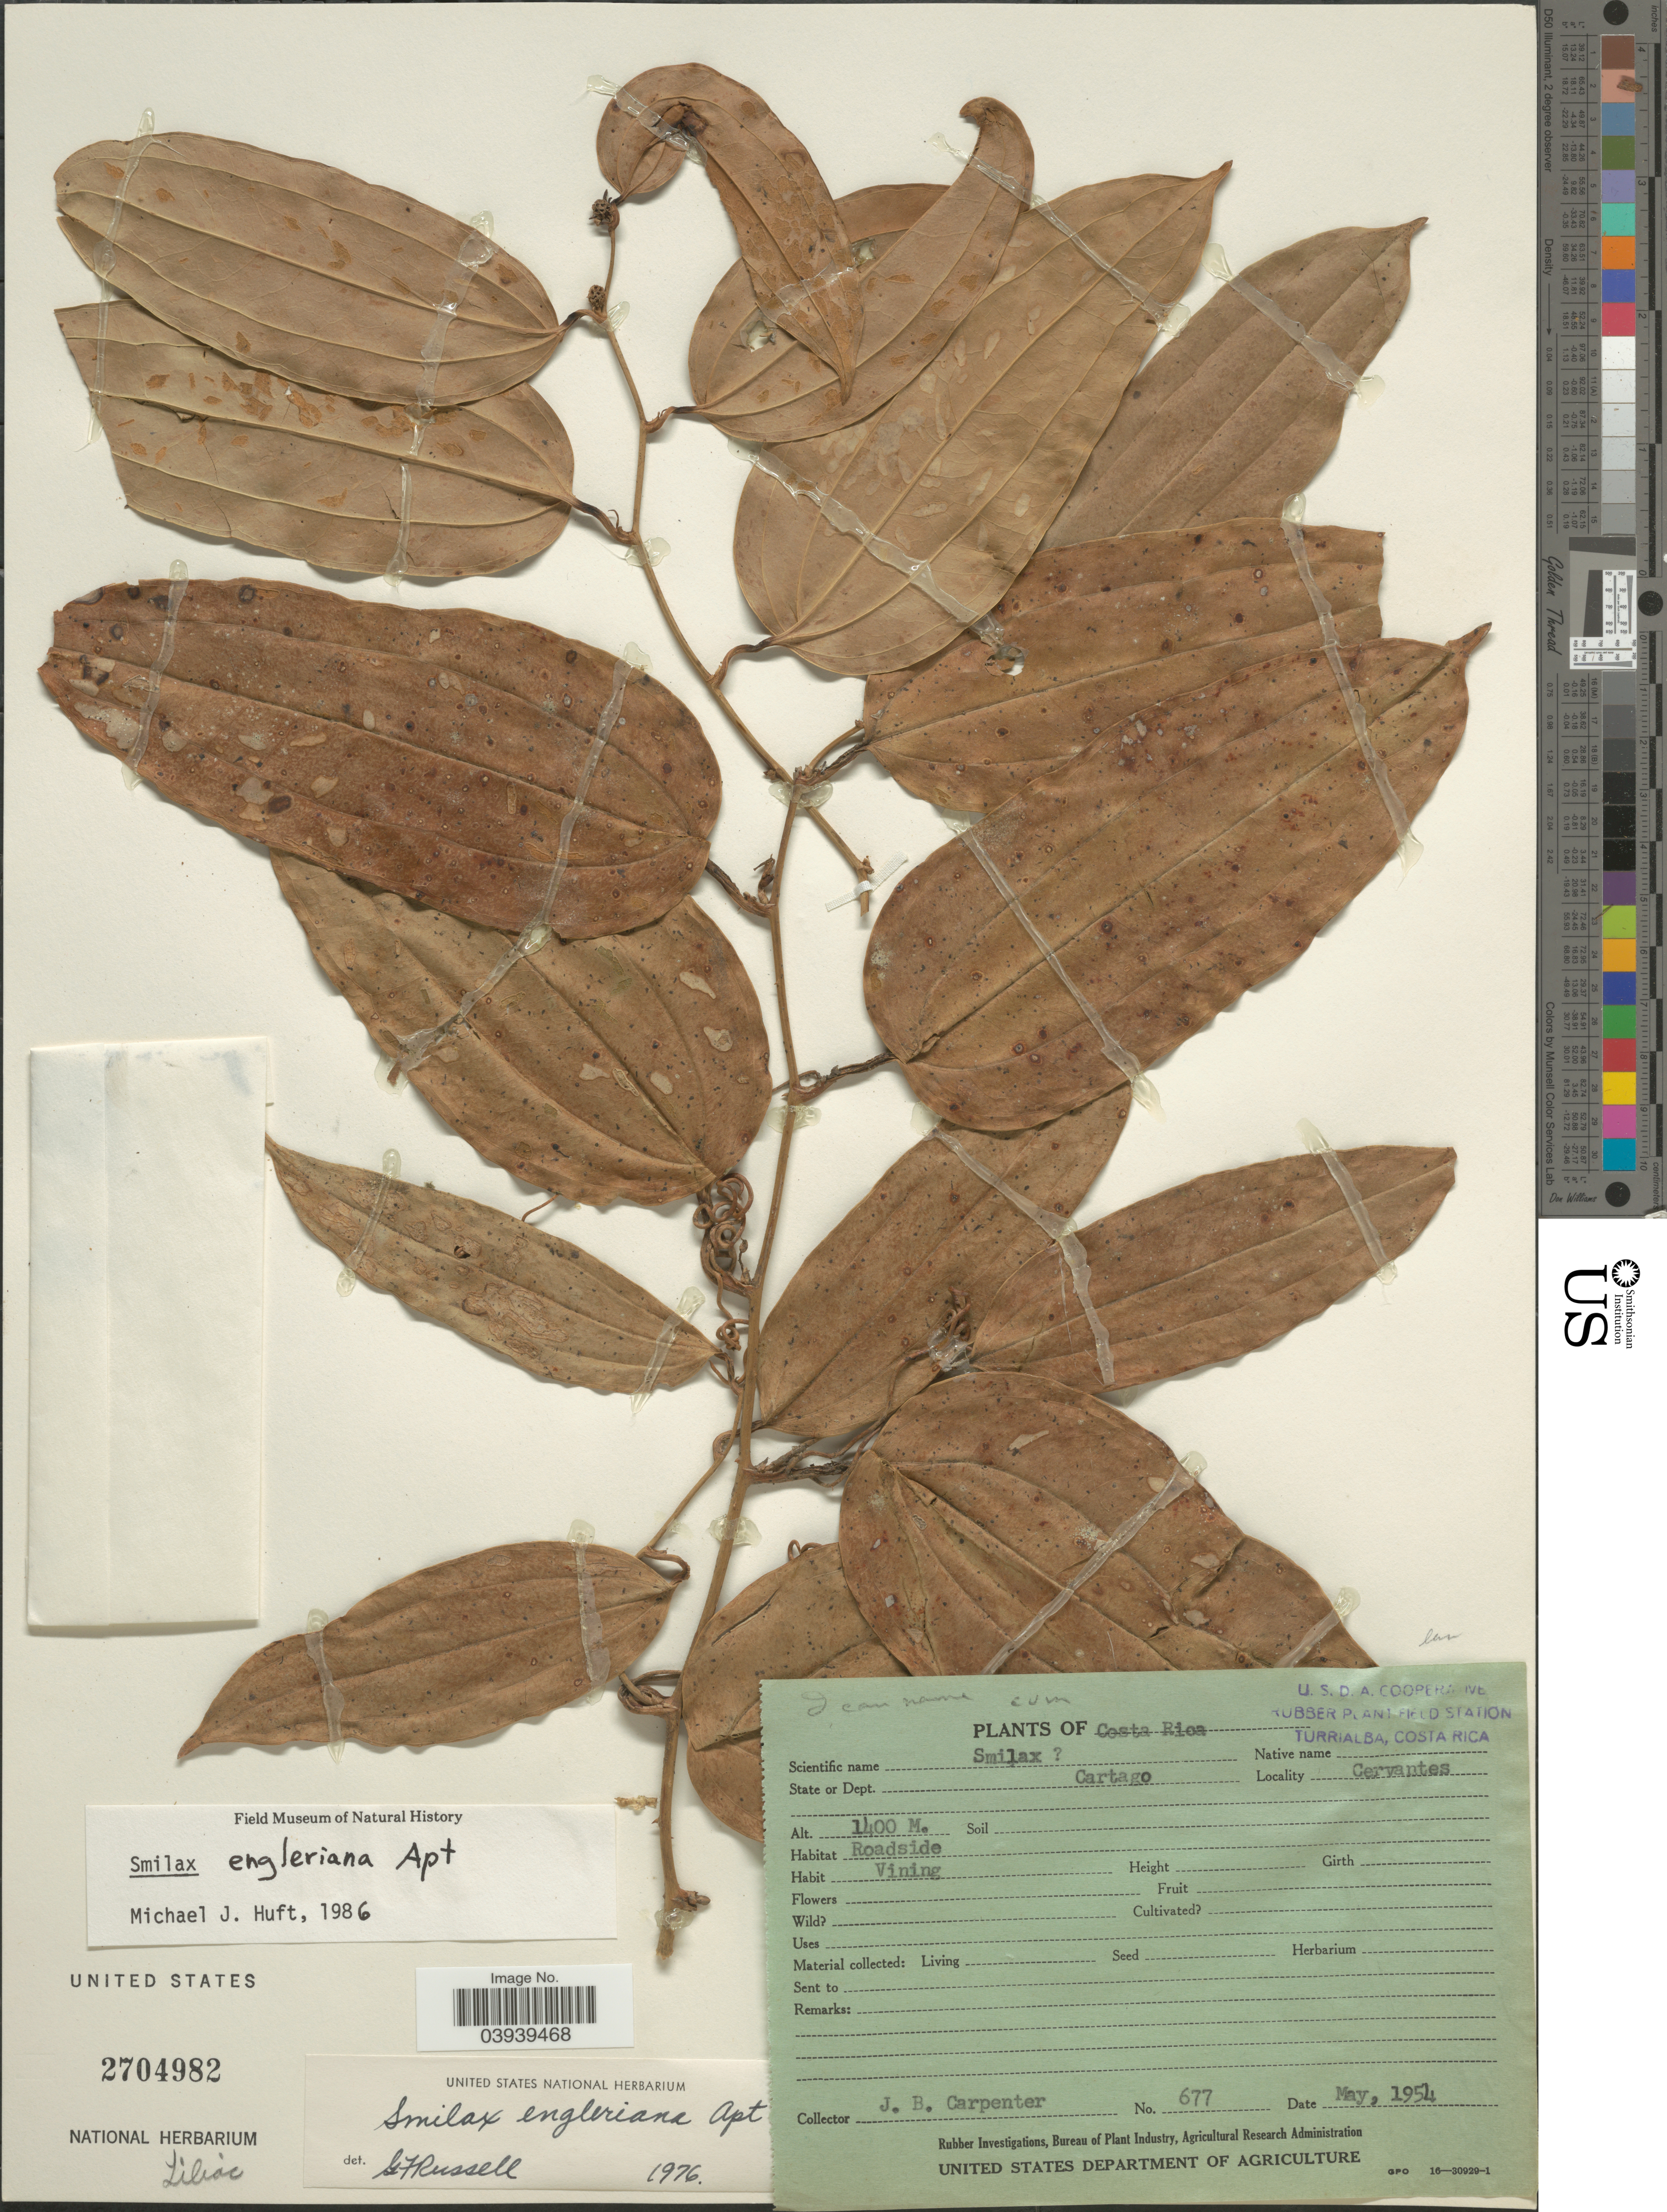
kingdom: Plantae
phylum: Tracheophyta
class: Liliopsida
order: Liliales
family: Smilacaceae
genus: Smilax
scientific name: Smilax engleriana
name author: F.W. Apt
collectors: J. Carpenter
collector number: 677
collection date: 1954-05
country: Costa Rica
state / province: Cartago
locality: State or Dept. Cartago. Cervantes.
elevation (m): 1400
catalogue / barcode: US 2704982